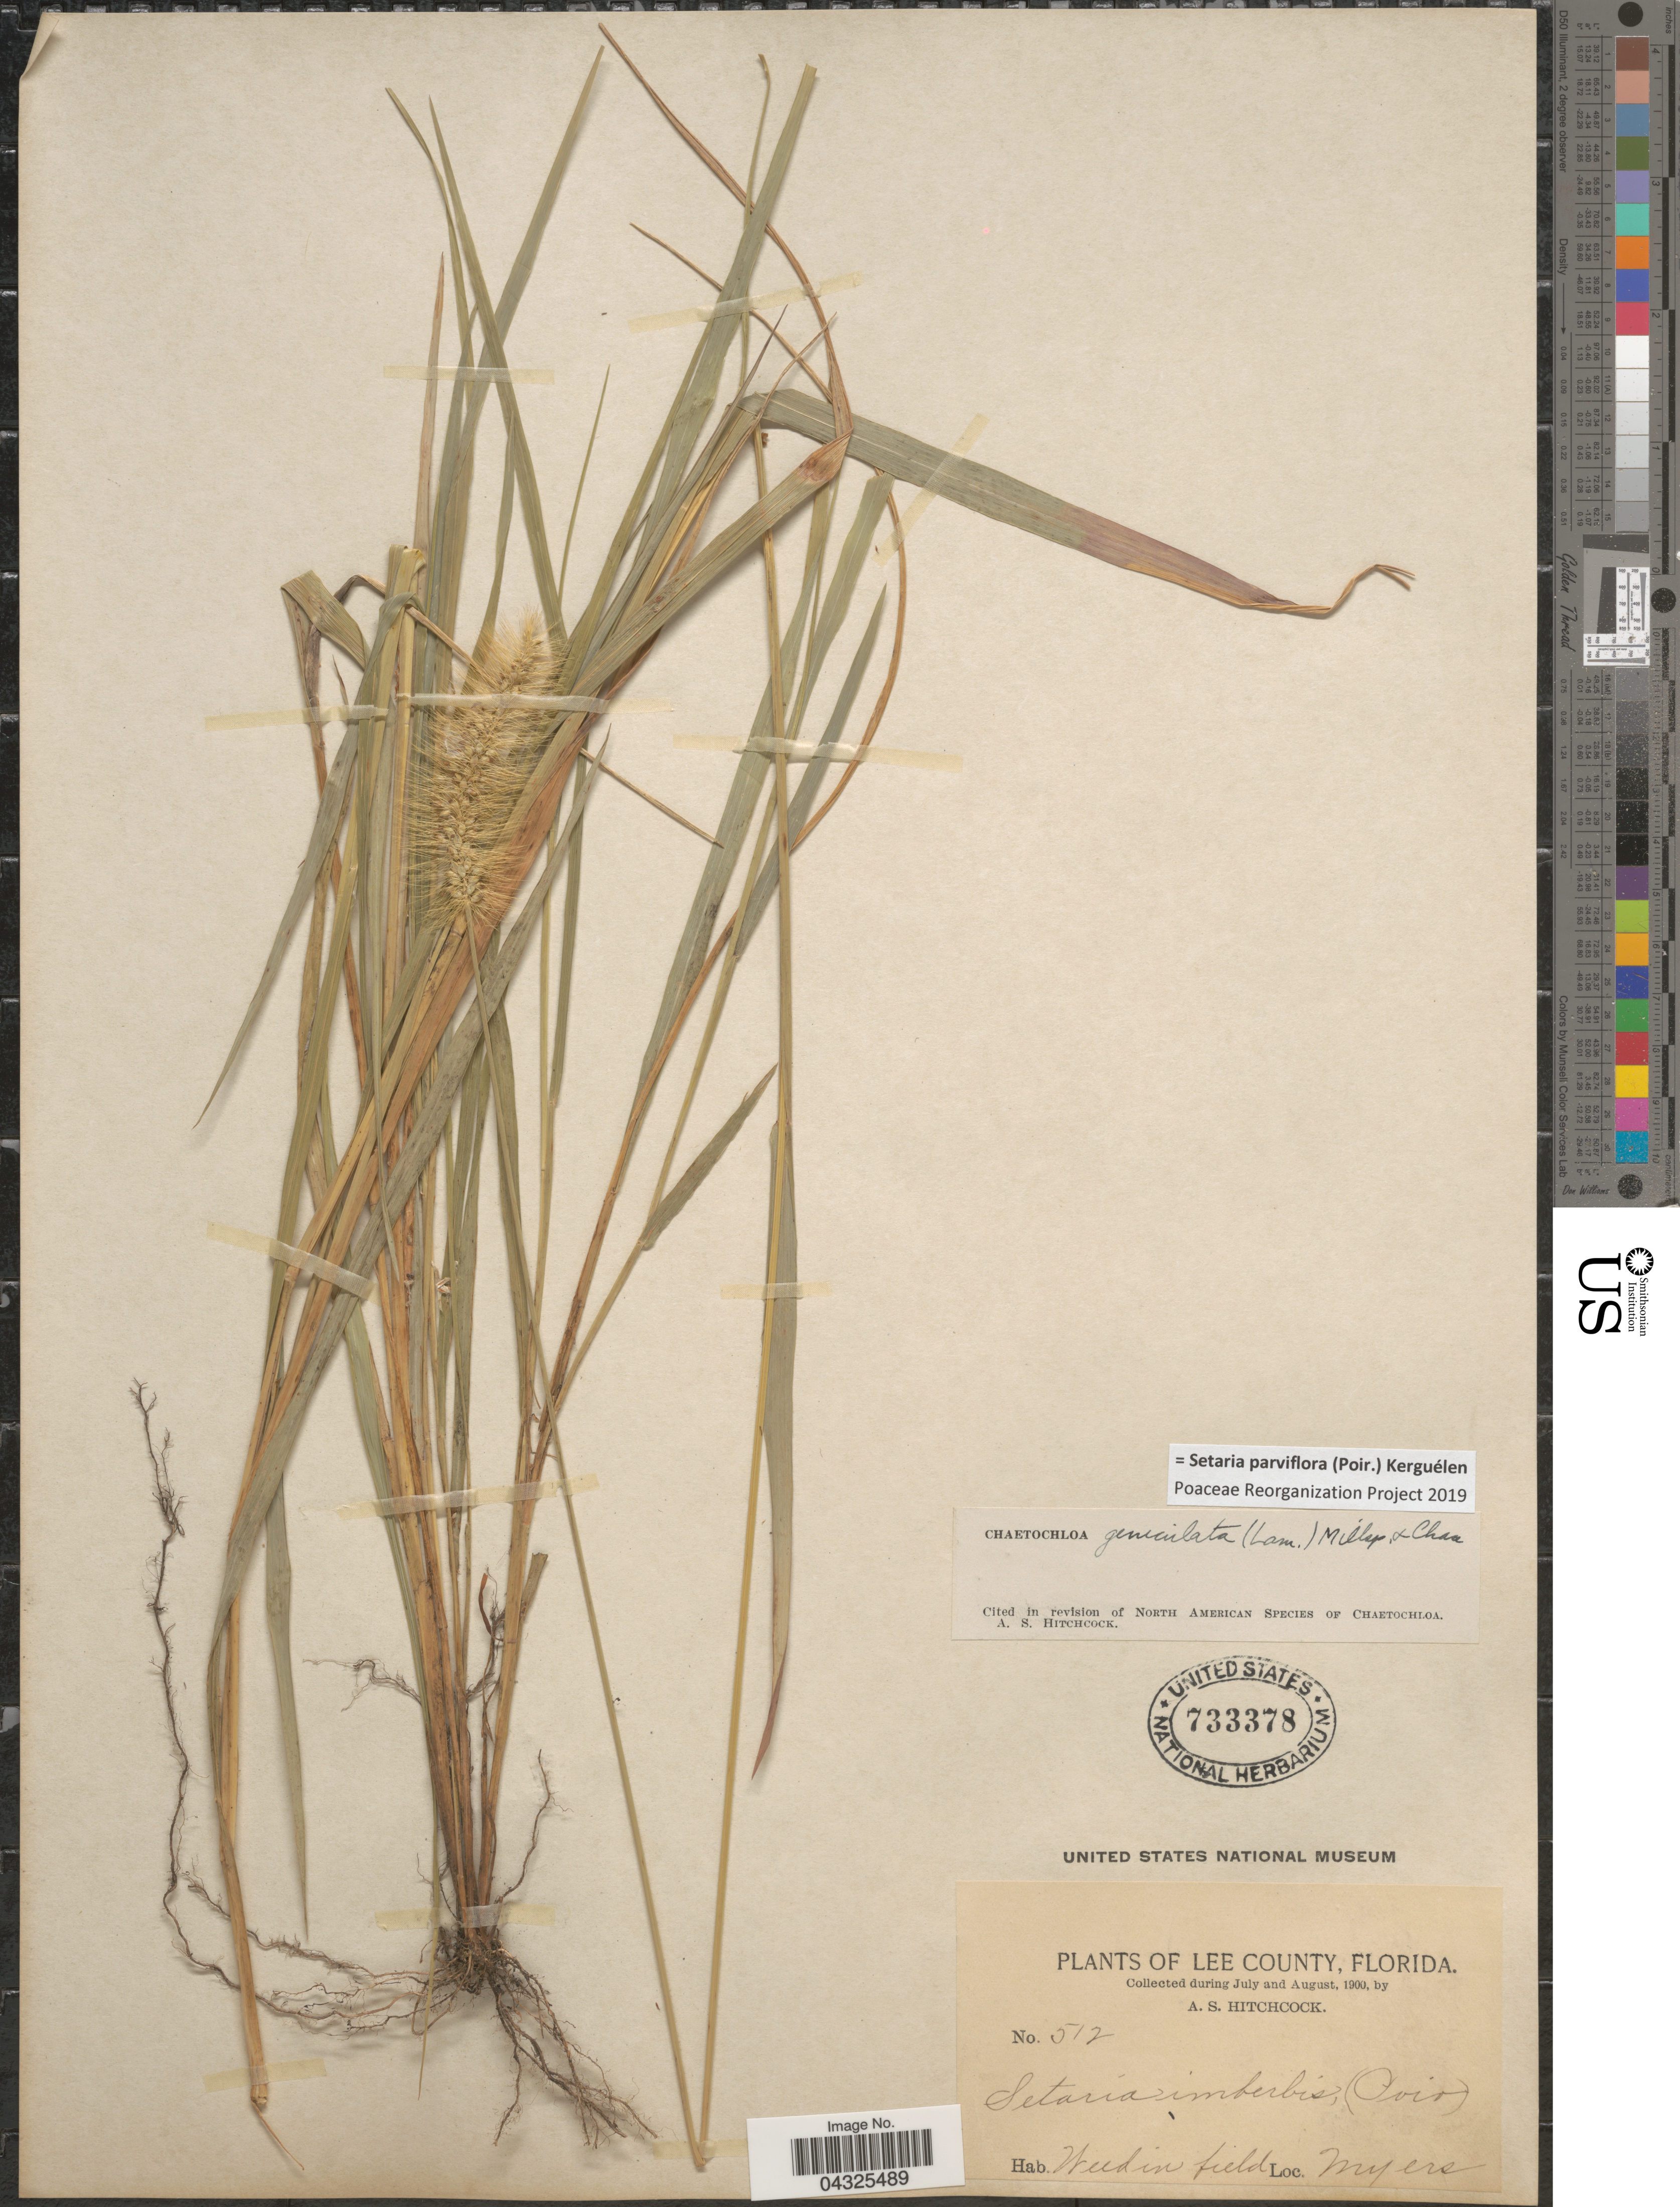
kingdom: Plantae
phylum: Tracheophyta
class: Liliopsida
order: Poales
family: Poaceae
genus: Setaria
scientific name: Setaria parviflora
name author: (Poir.) Kerguélen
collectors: A. S. Hitchcock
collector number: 512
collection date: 1900-07/1900-08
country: United States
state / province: Florida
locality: Lee County. Myers.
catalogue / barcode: US 733378